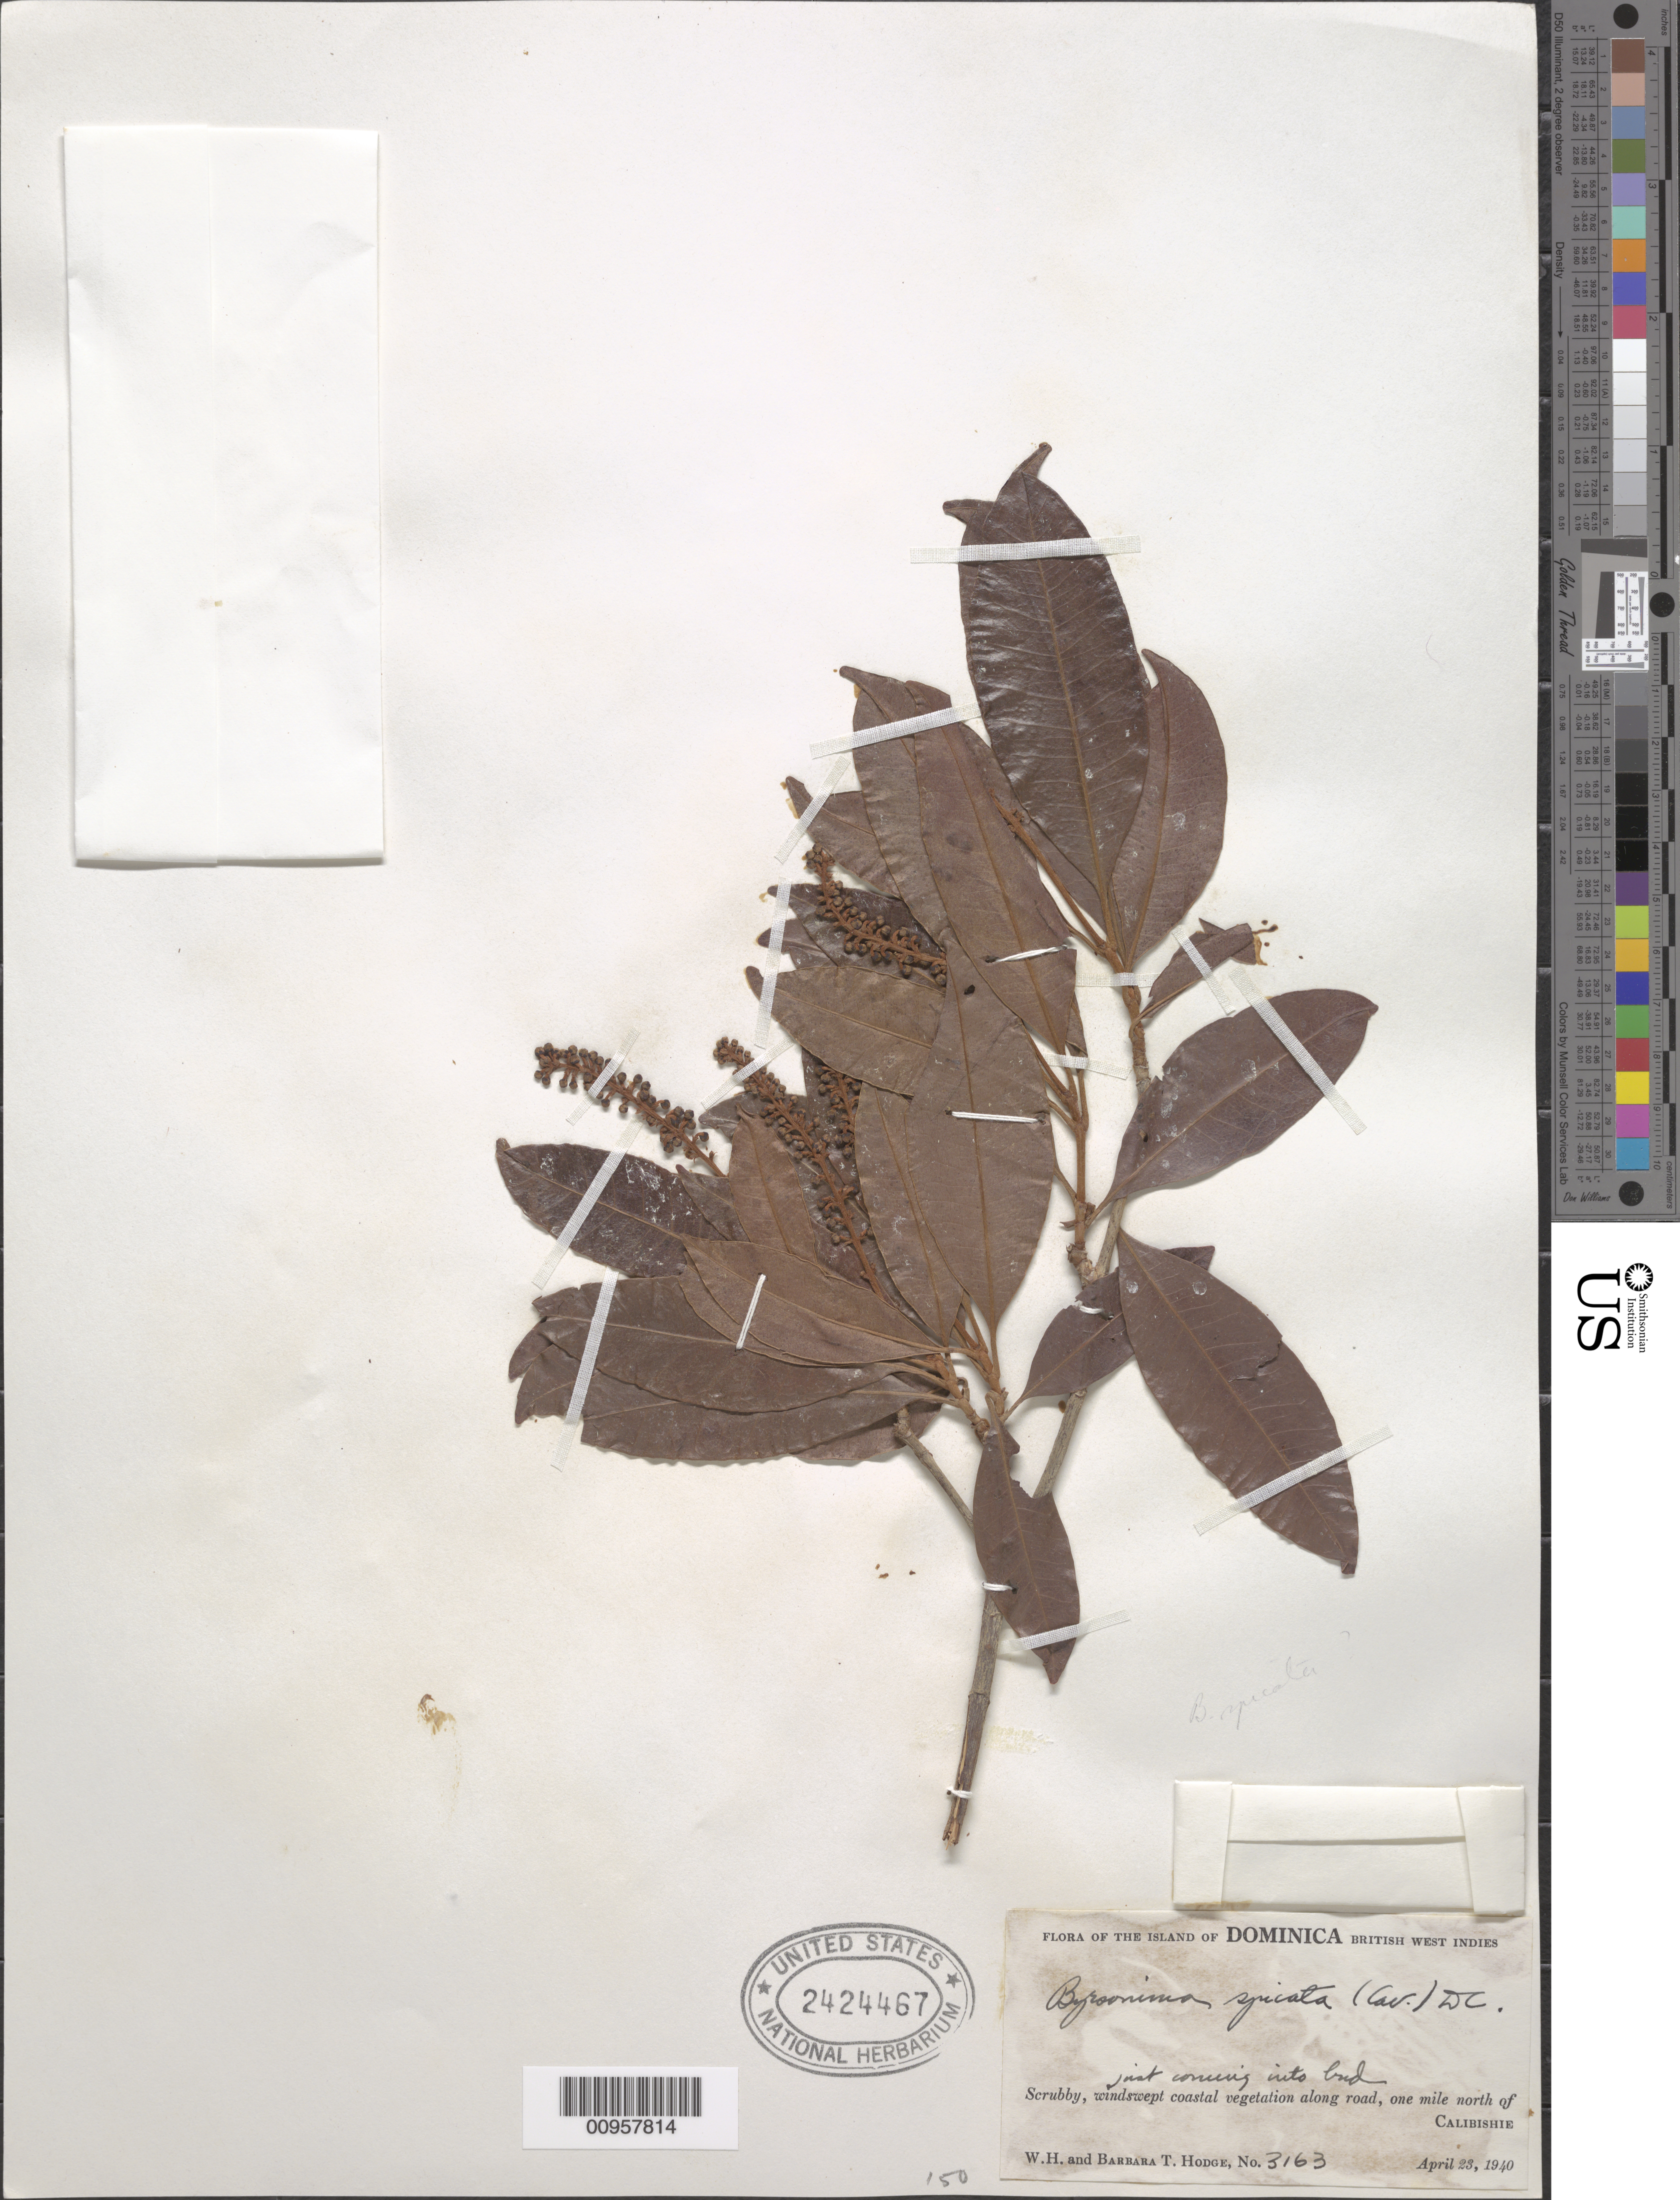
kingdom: Plantae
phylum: Tracheophyta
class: Magnoliopsida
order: Malpighiales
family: Malpighiaceae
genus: Byrsonima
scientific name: Byrsonima spicata (Cav.) DC.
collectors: W. Hodge & B. Hodge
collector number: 3163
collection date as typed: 23 Apr 1940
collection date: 1940-04-23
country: Dominica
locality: Along road 1 mile N of Calibishie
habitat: Scrubby, windswept coastal vegetation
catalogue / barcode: US 2424467